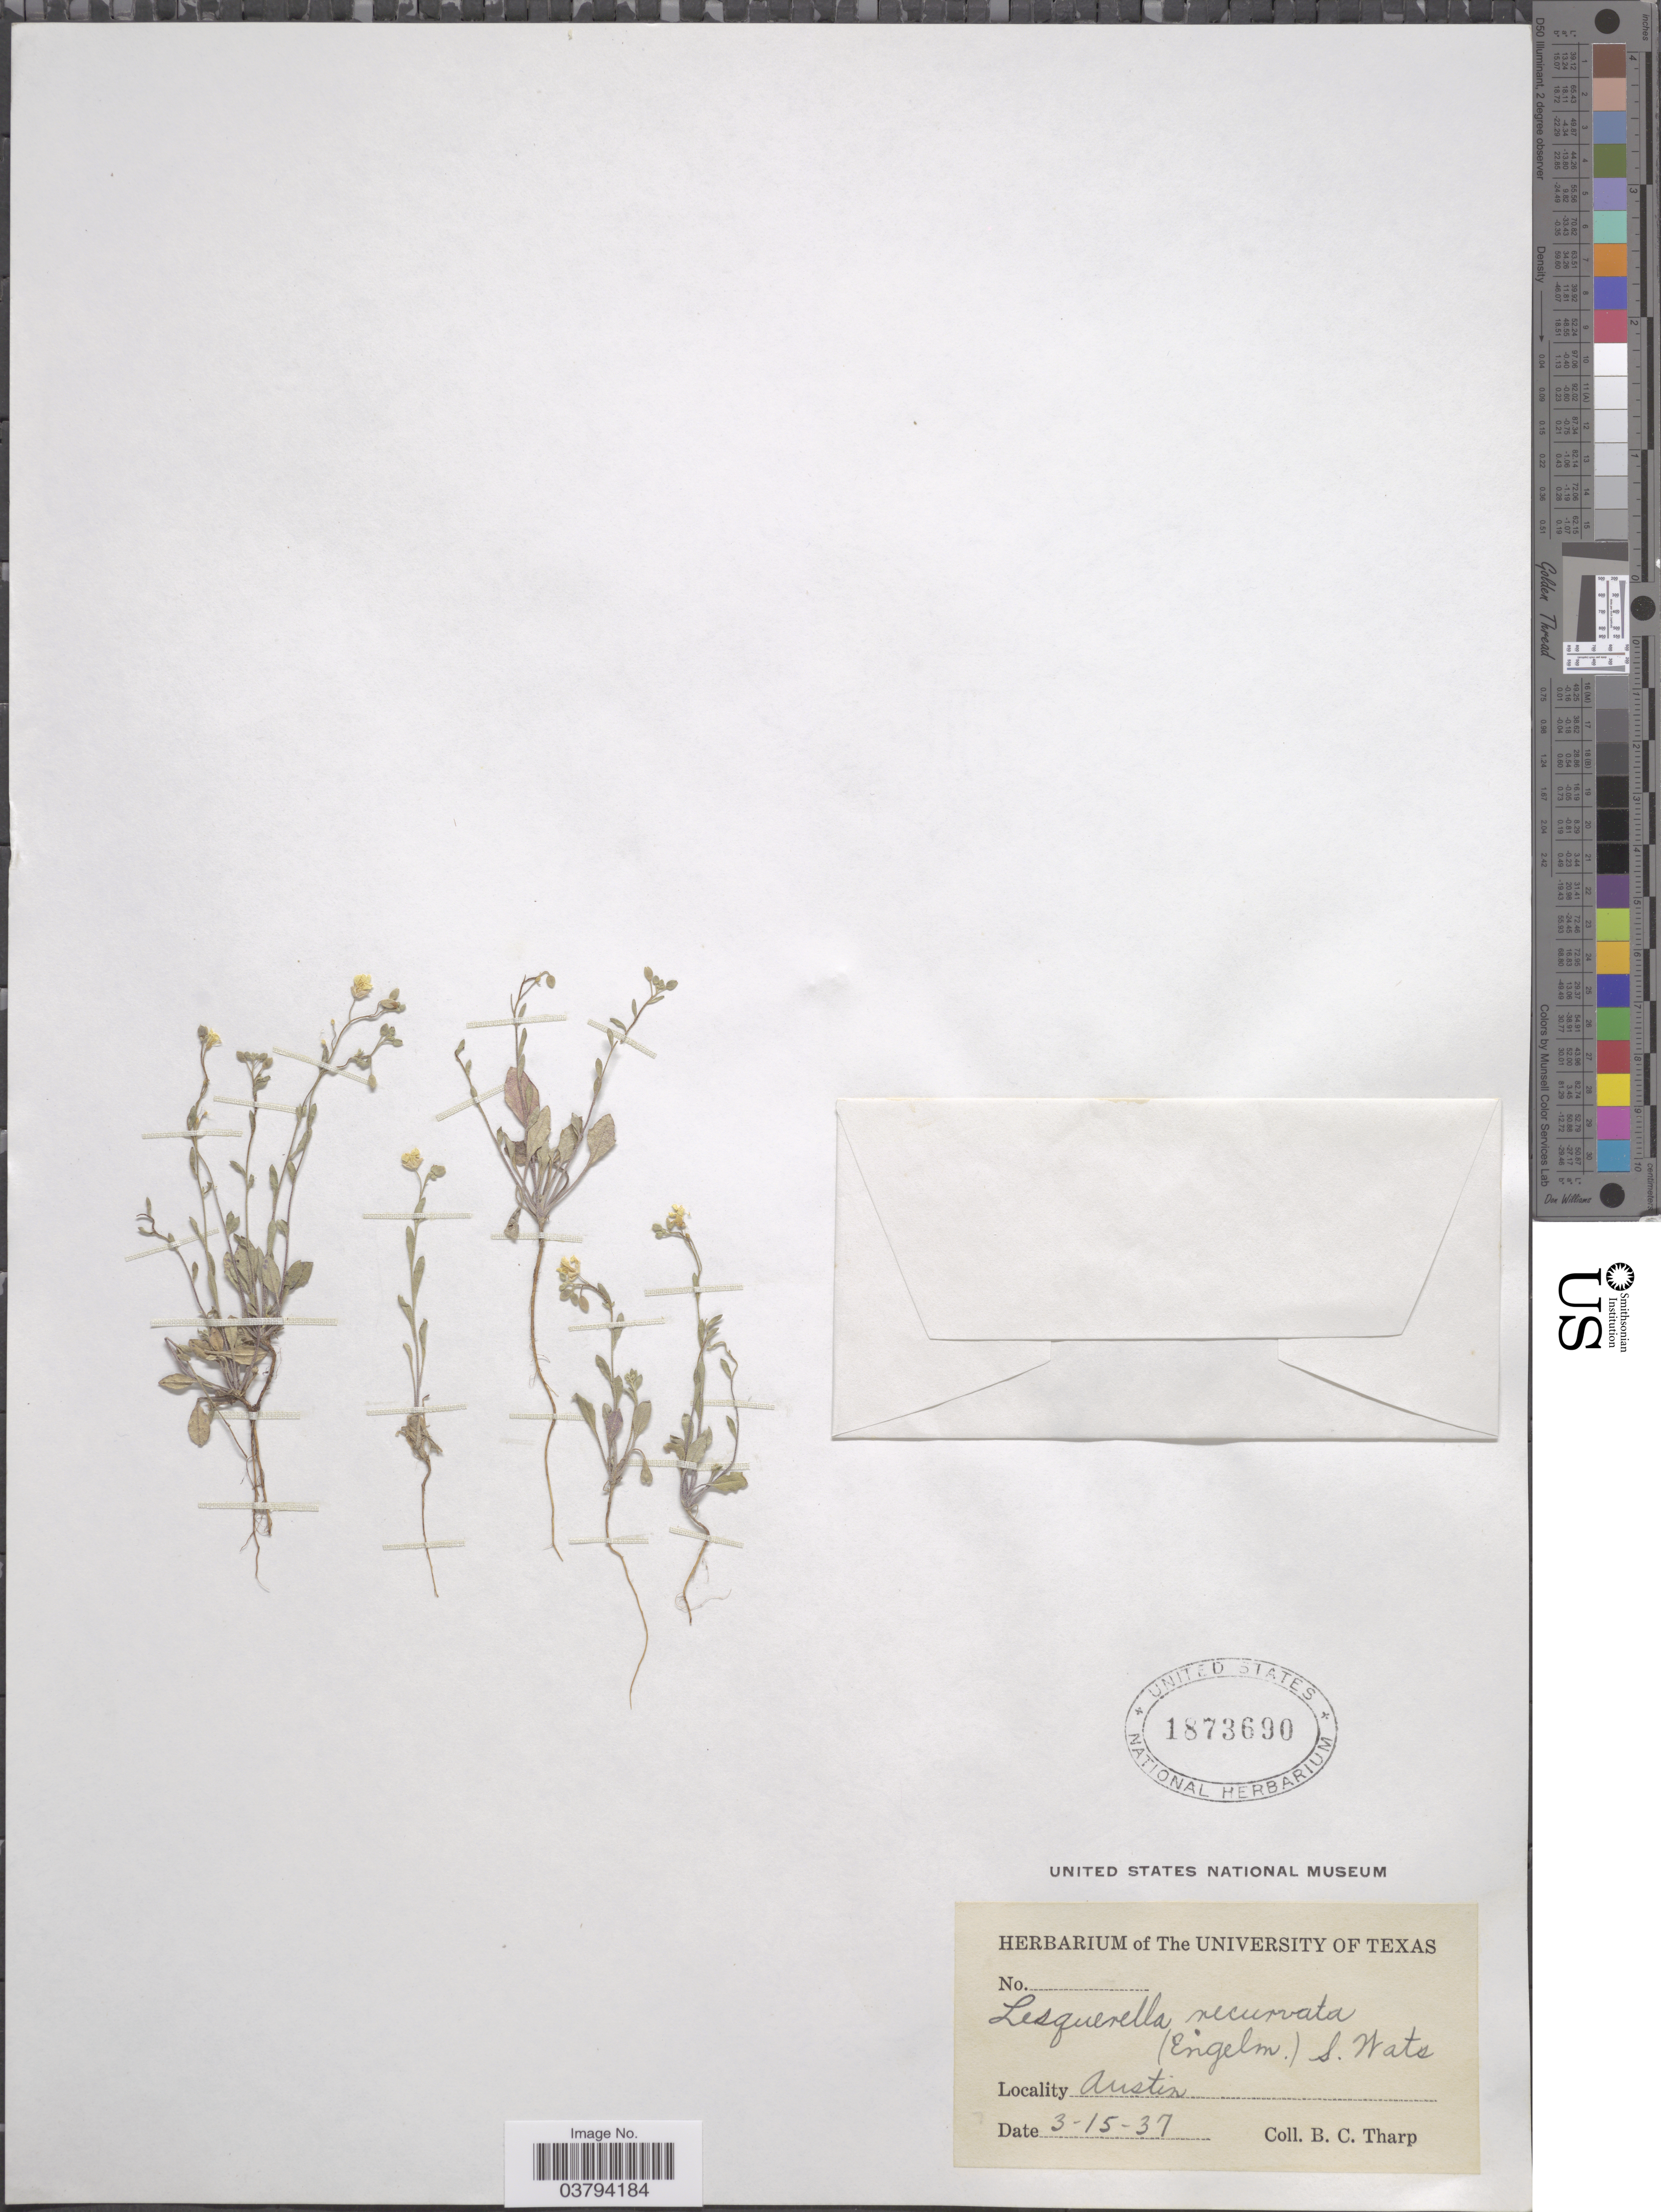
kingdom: Plantae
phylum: Tracheophyta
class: Magnoliopsida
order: Brassicales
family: Brassicaceae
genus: Lesquerella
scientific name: Lesquerella recurvata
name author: (Englem. ex A. Gray) S. Watson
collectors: B. C. Tharp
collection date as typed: Transcribed d/m/y: 15/3/37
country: United States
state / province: Texas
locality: Austin.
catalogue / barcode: US 1873690